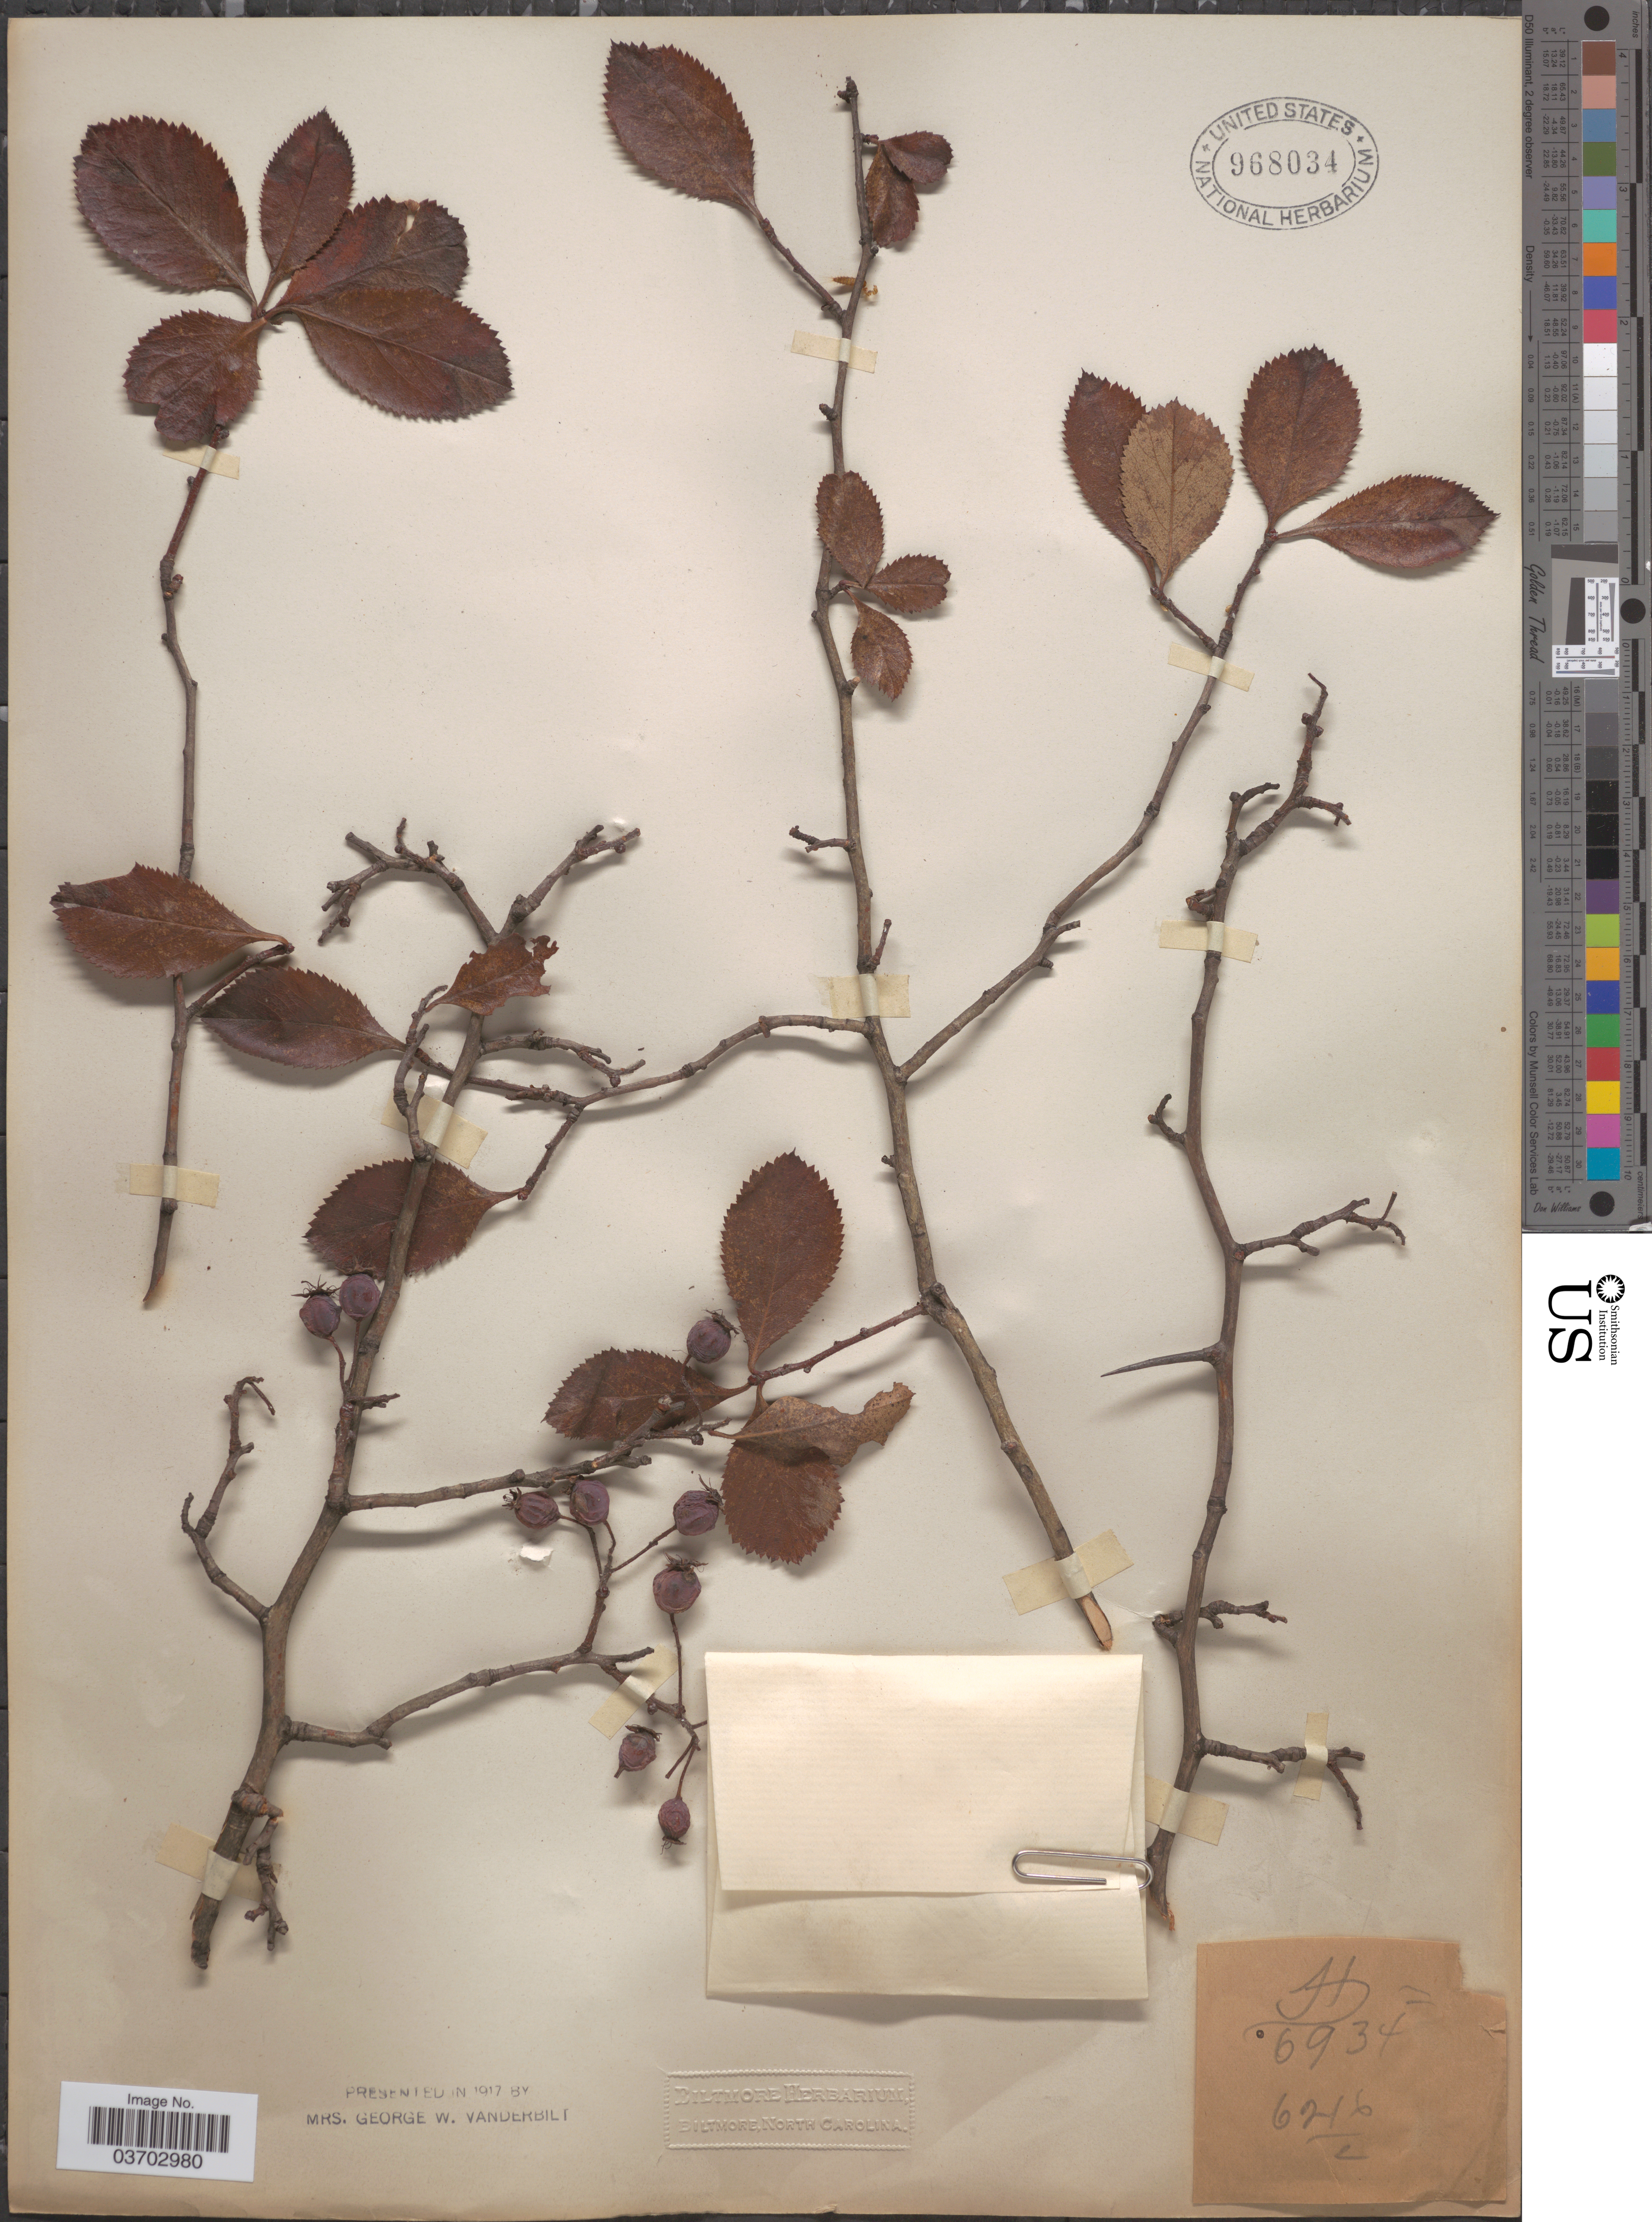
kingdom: Plantae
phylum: Tracheophyta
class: Magnoliopsida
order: Rosales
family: Rosaceae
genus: Crataegus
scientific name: Crataegus sp.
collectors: ex herb. Biltmore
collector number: H/6934=6216/2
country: United States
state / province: North Carolina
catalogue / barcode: US 968034